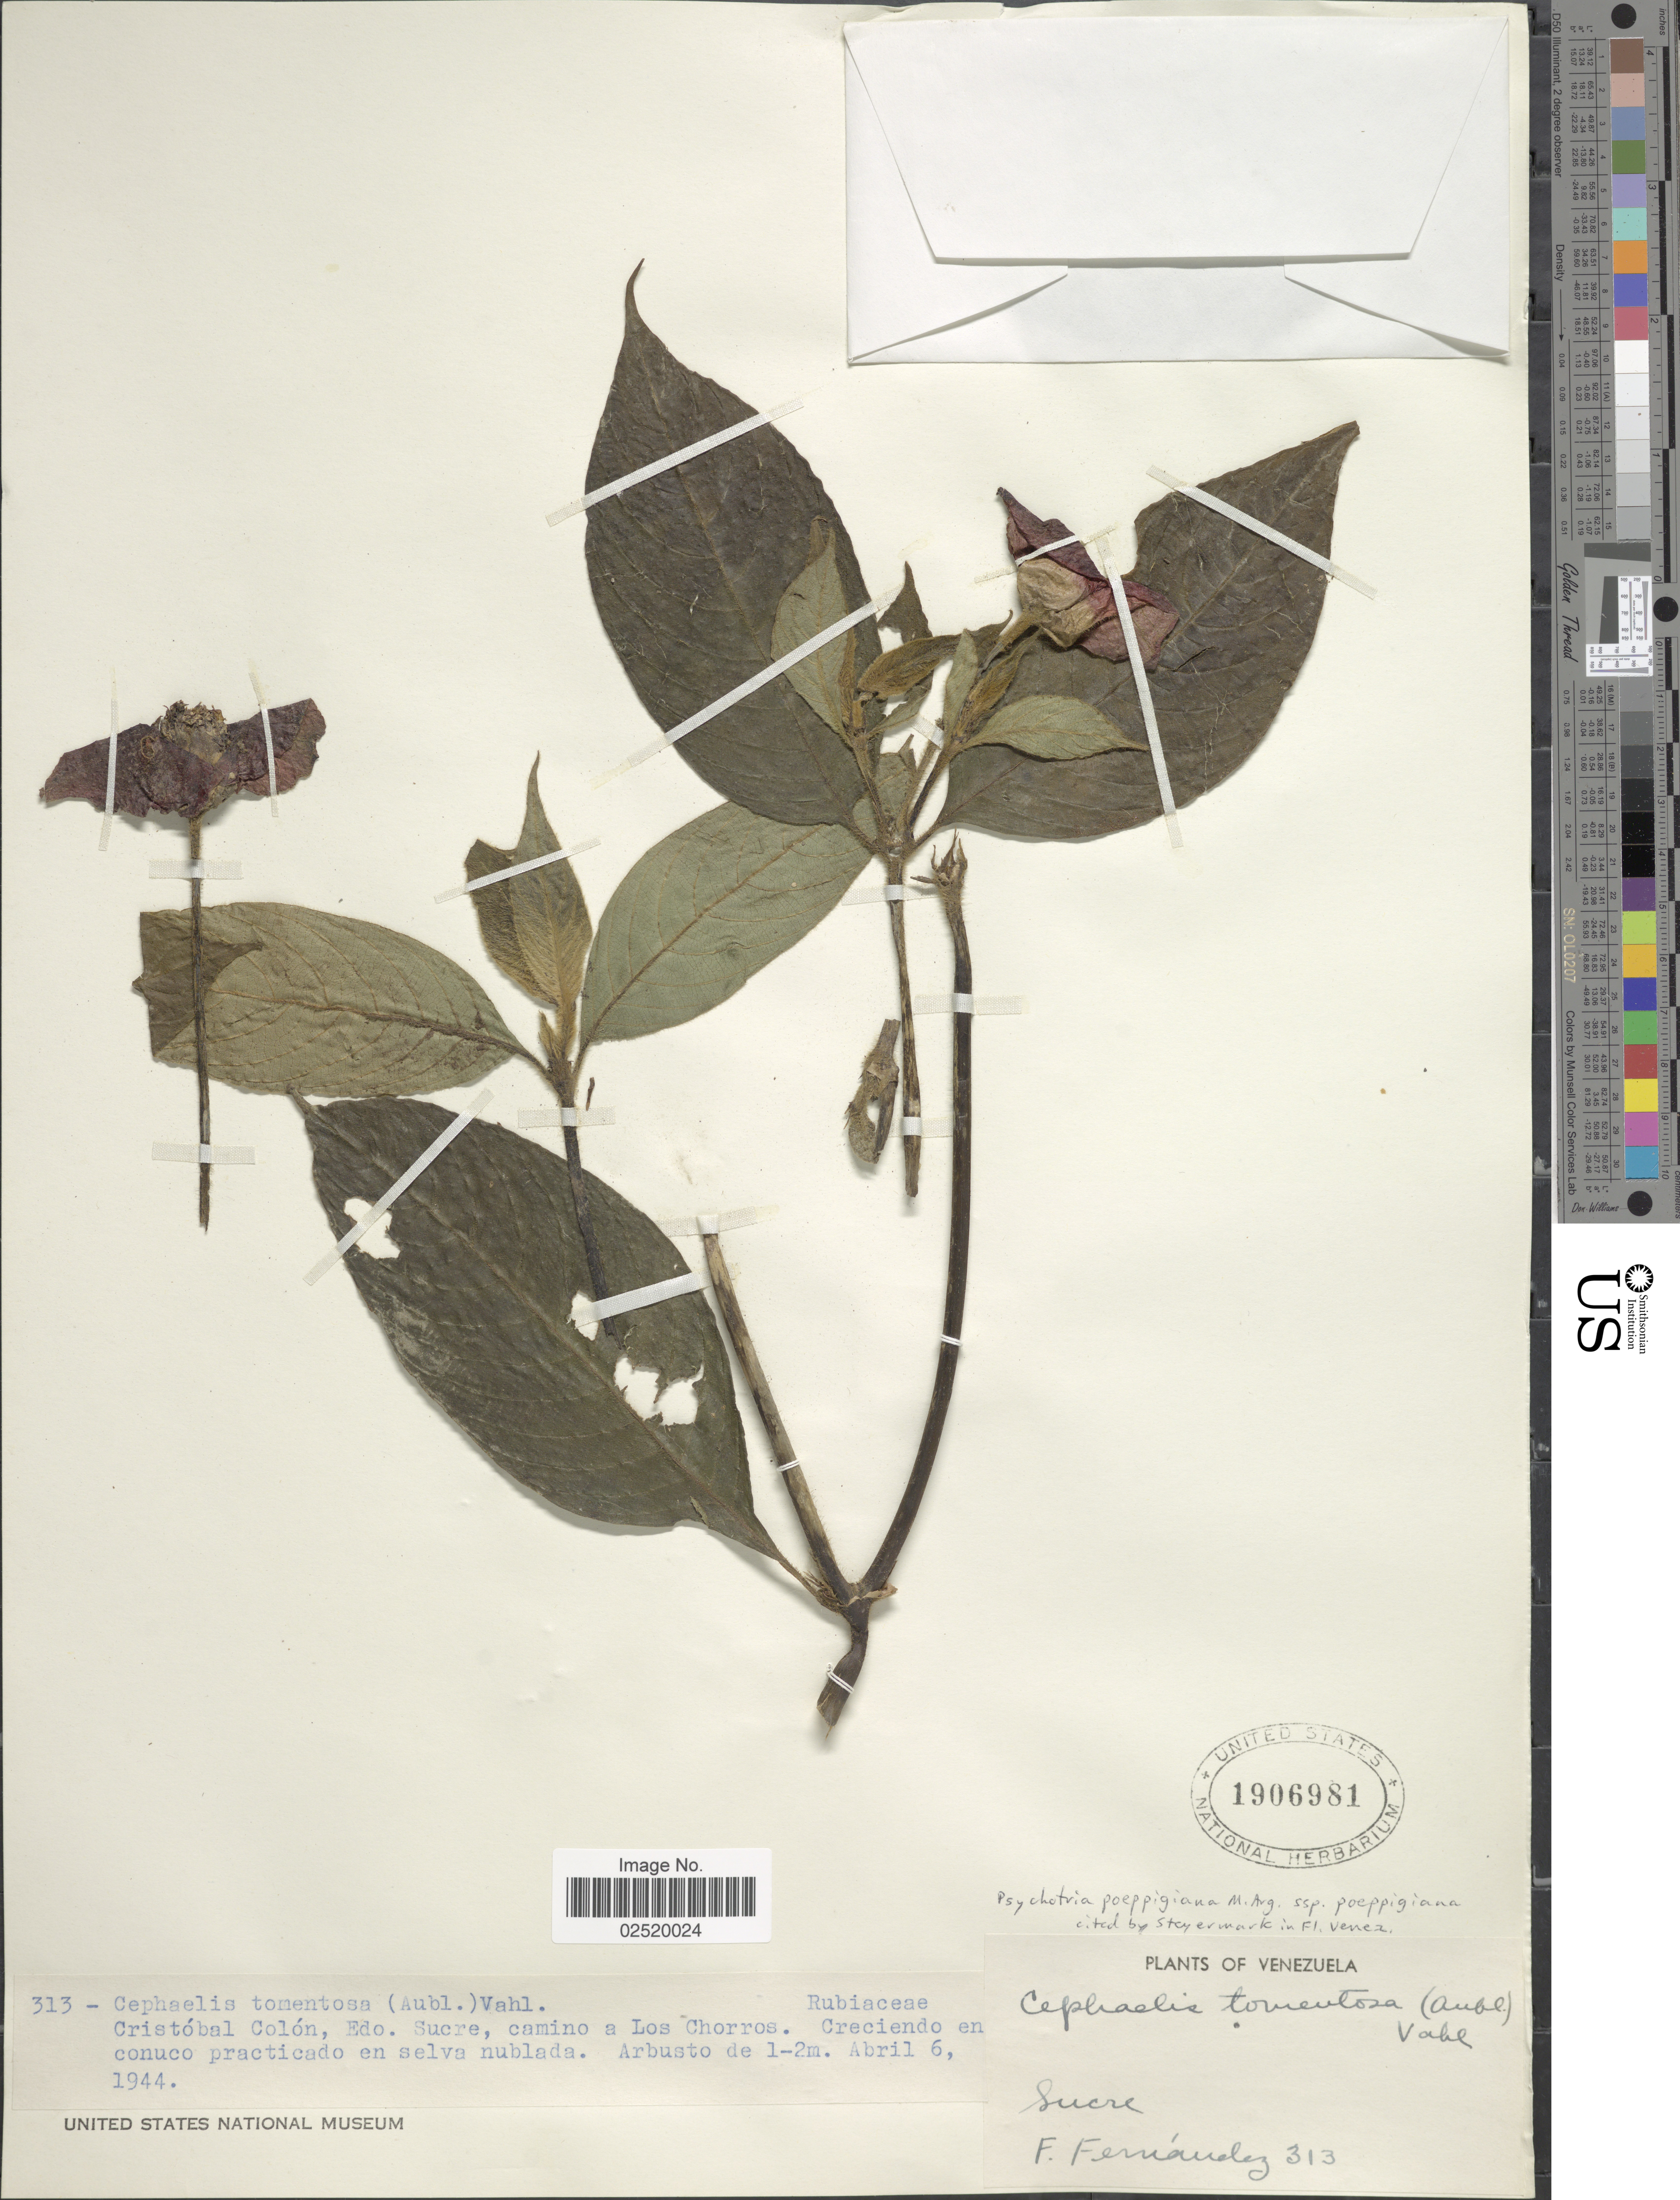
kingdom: Plantae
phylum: Tracheophyta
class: Magnoliopsida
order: Gentianales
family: Rubiaceae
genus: Psychotria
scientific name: Psychotria poeppigiana subsp. poeppigiana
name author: Müll. Arg.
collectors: F. Fernández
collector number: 313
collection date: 1944-04-06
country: Venezuela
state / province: Sucre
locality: Cristobal Colon, Edo. Sucre, camino a Los Chorros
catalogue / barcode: US 1906981